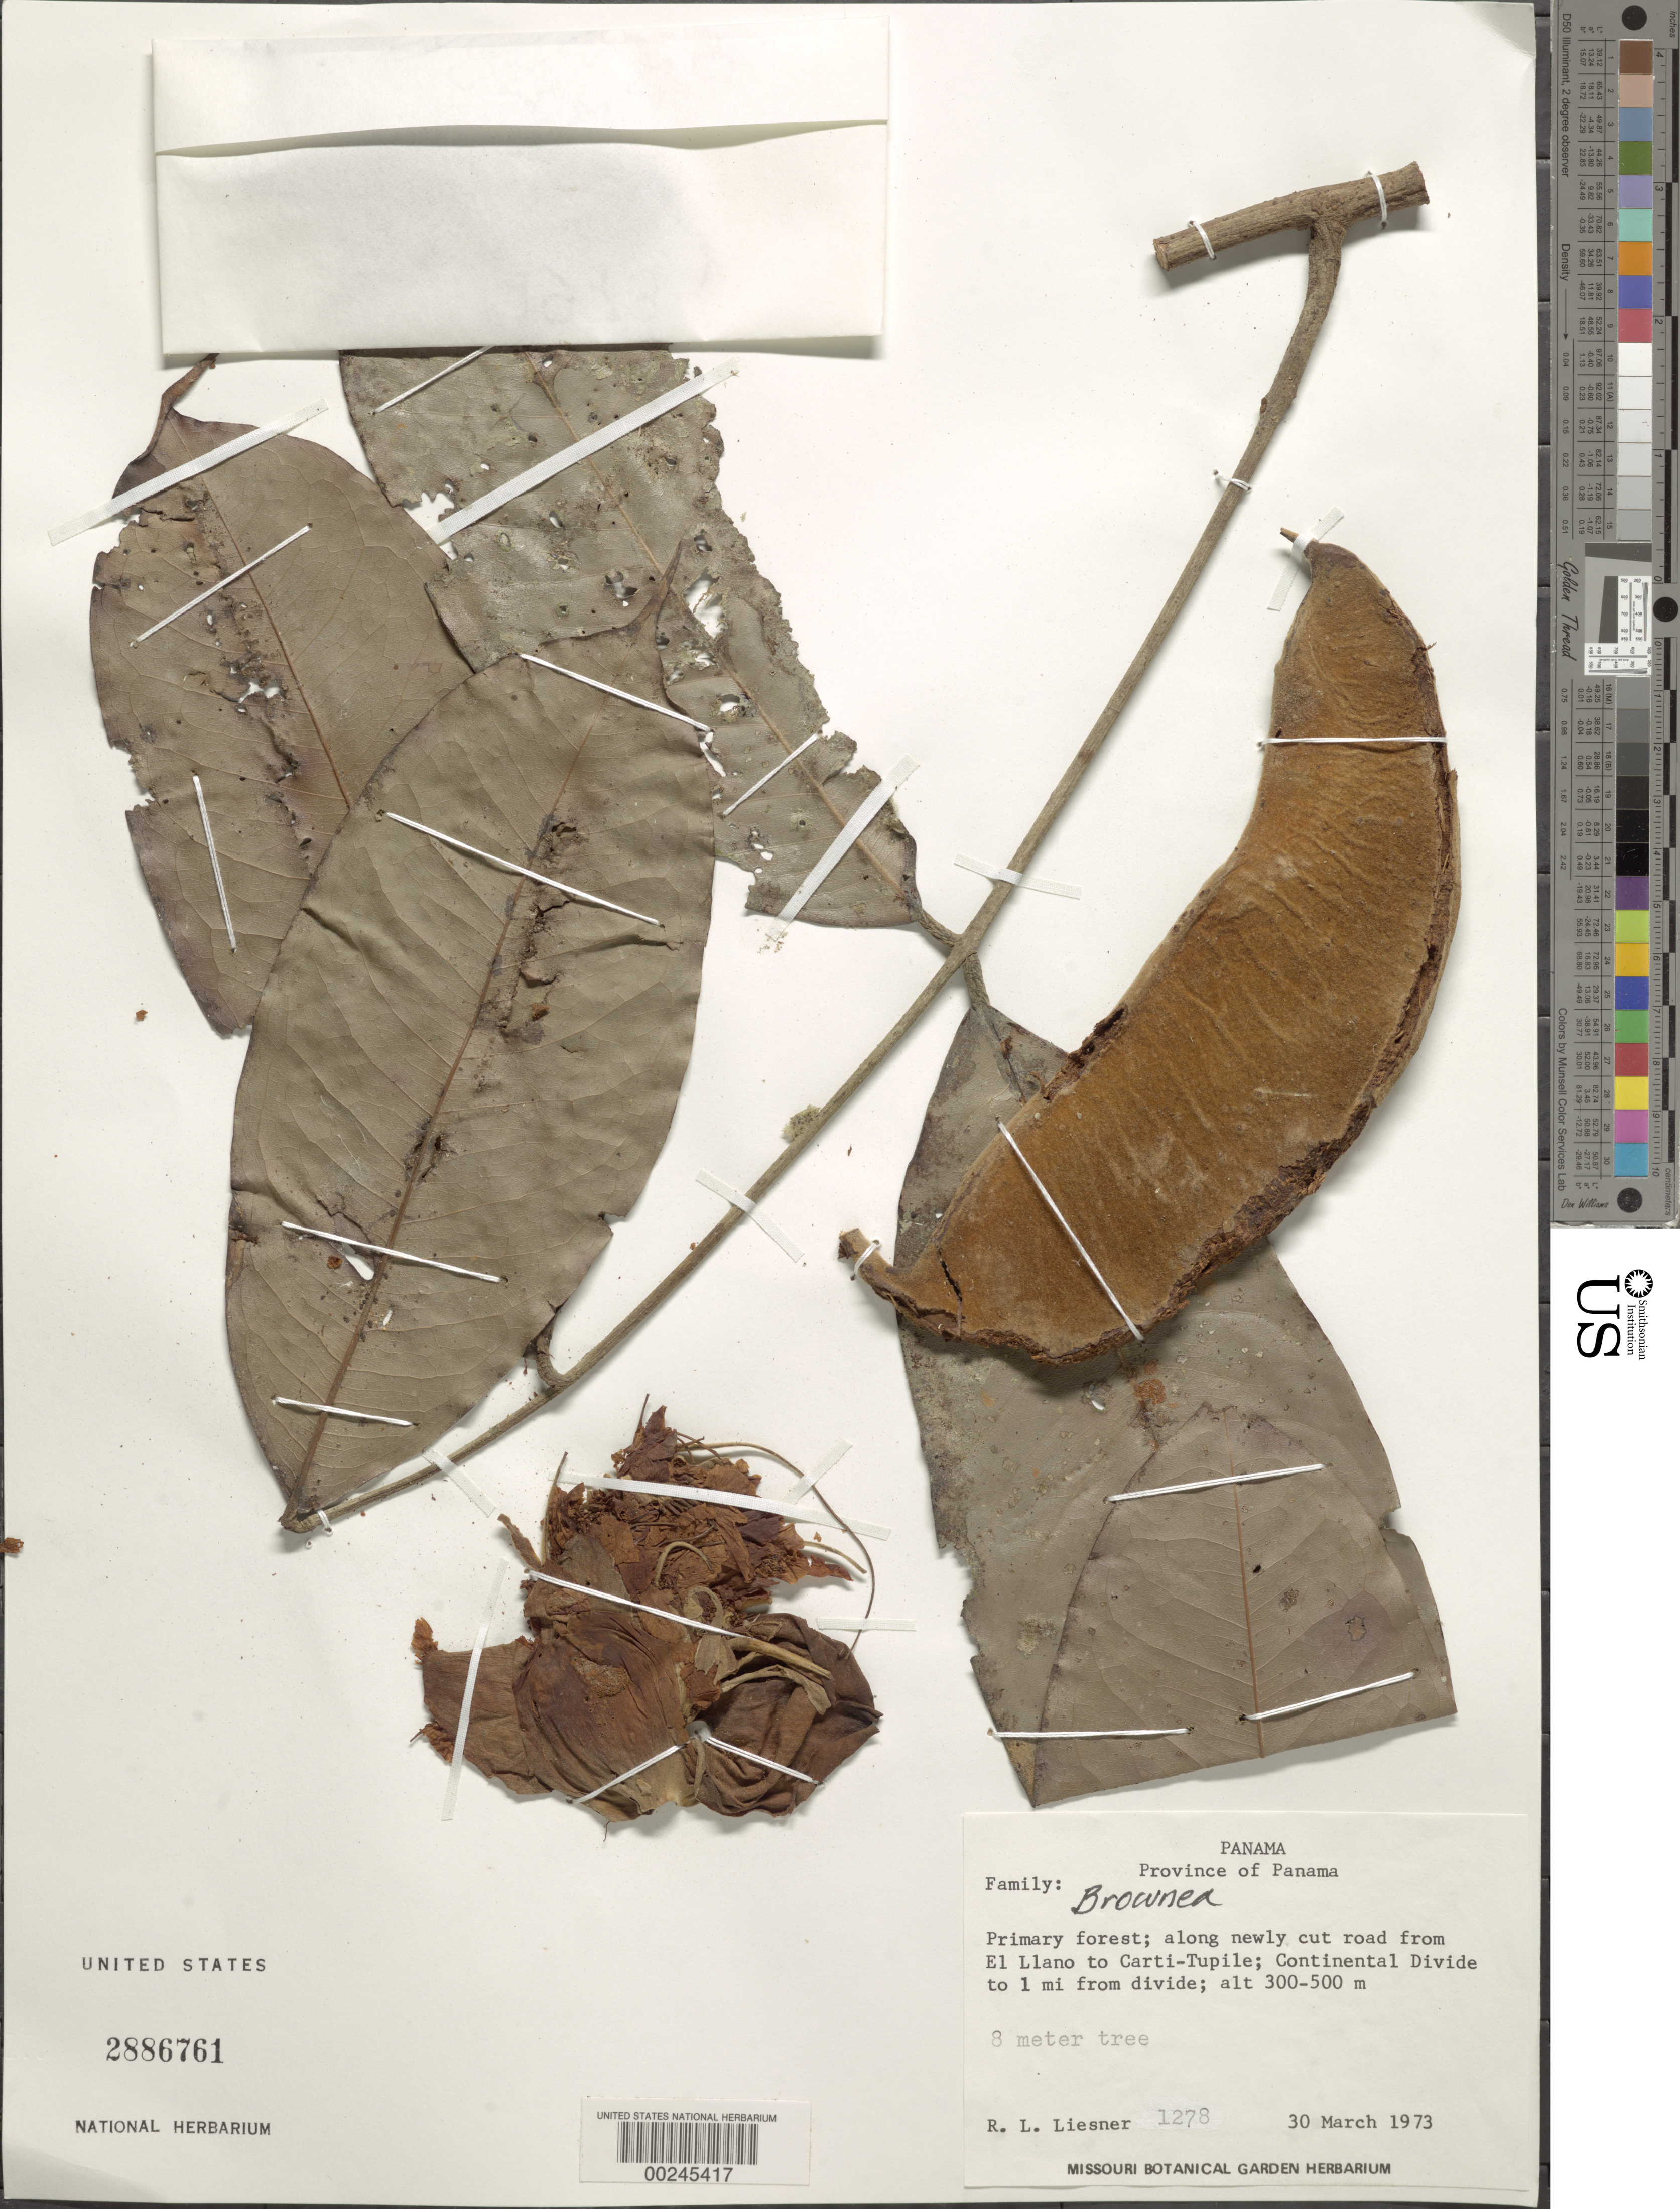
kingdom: Plantae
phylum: Tracheophyta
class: Magnoliopsida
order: Fabales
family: Fabaceae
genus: Brownea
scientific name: Brownea sp.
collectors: R. L. Liesner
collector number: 1278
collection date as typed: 30 Mar 1973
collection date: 1973-03-30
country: Panama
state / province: Panamá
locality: Along newly cut road from El Llano to Carti-Tupile; Continental Divide to 1 mi from divide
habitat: Primary forest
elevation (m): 300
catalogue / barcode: US 2886761